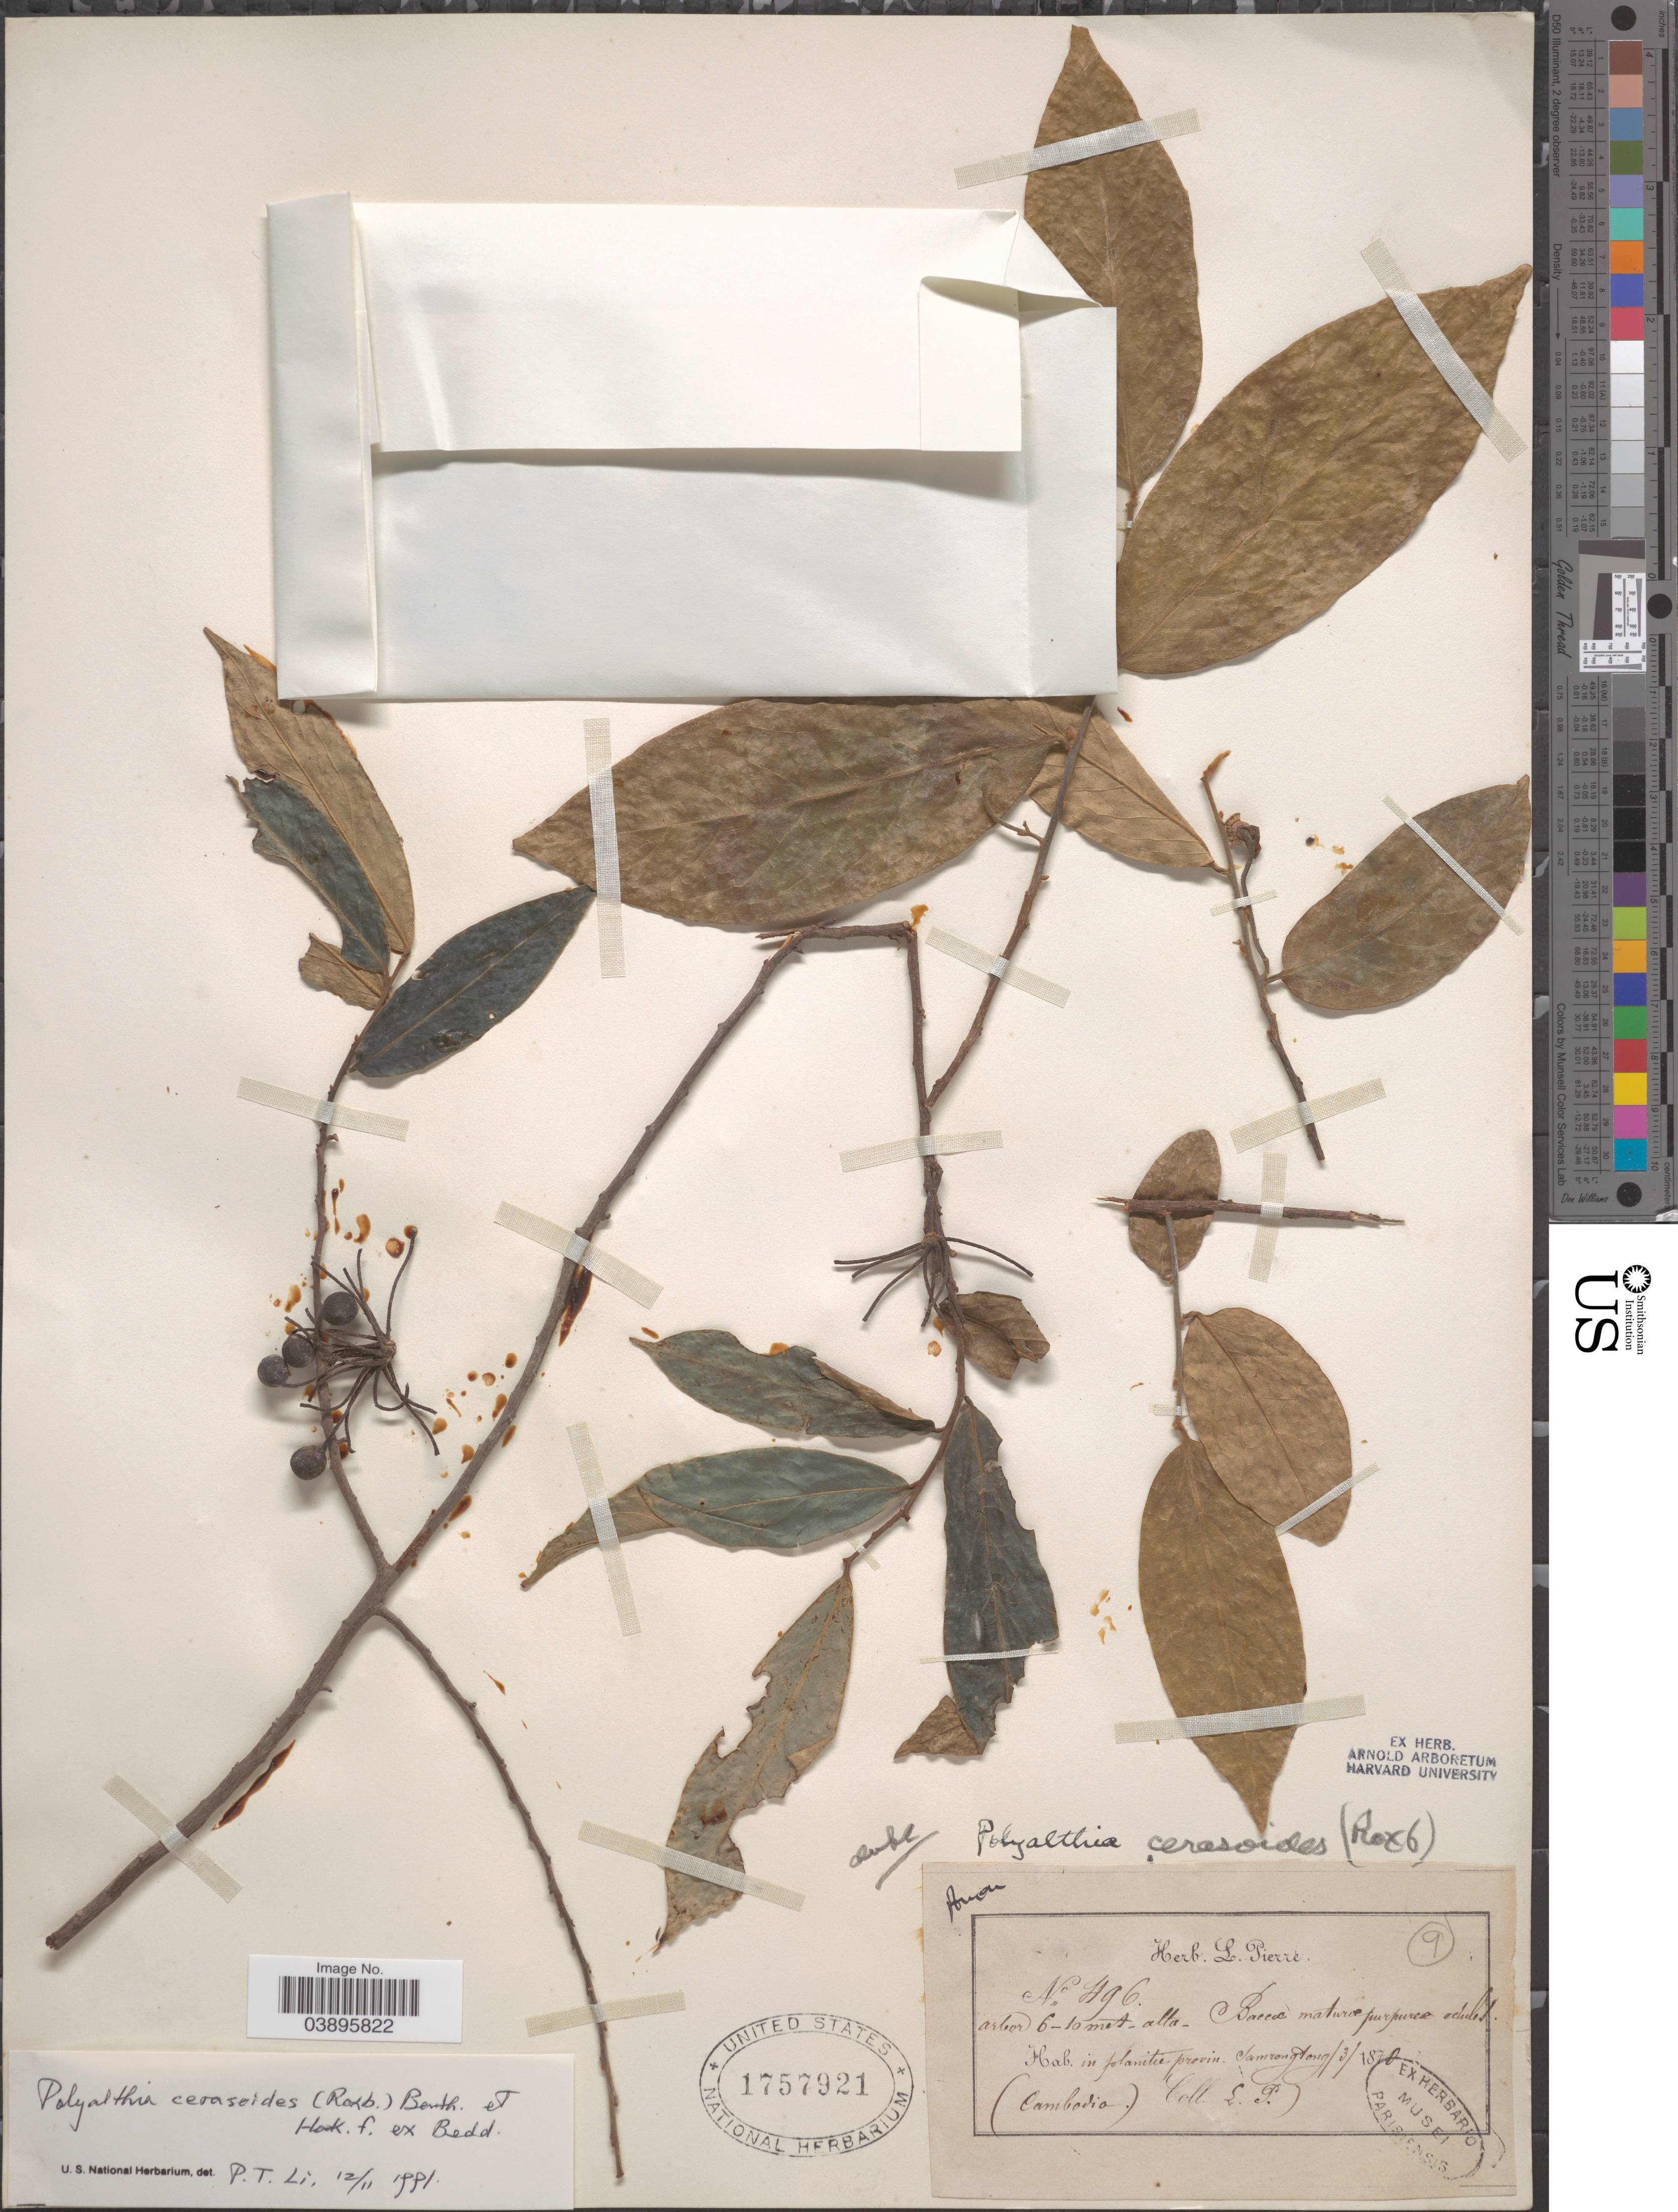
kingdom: Plantae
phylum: Tracheophyta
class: Magnoliopsida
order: Magnoliales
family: Annonaceae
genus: Polyalthia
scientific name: Polyalthia cerasoides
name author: (Roxb.) Benth. et al.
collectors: L. Pierre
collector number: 496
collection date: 1870-03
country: Cambodia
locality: In planitie provin. Samrongtong.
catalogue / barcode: US 1757921